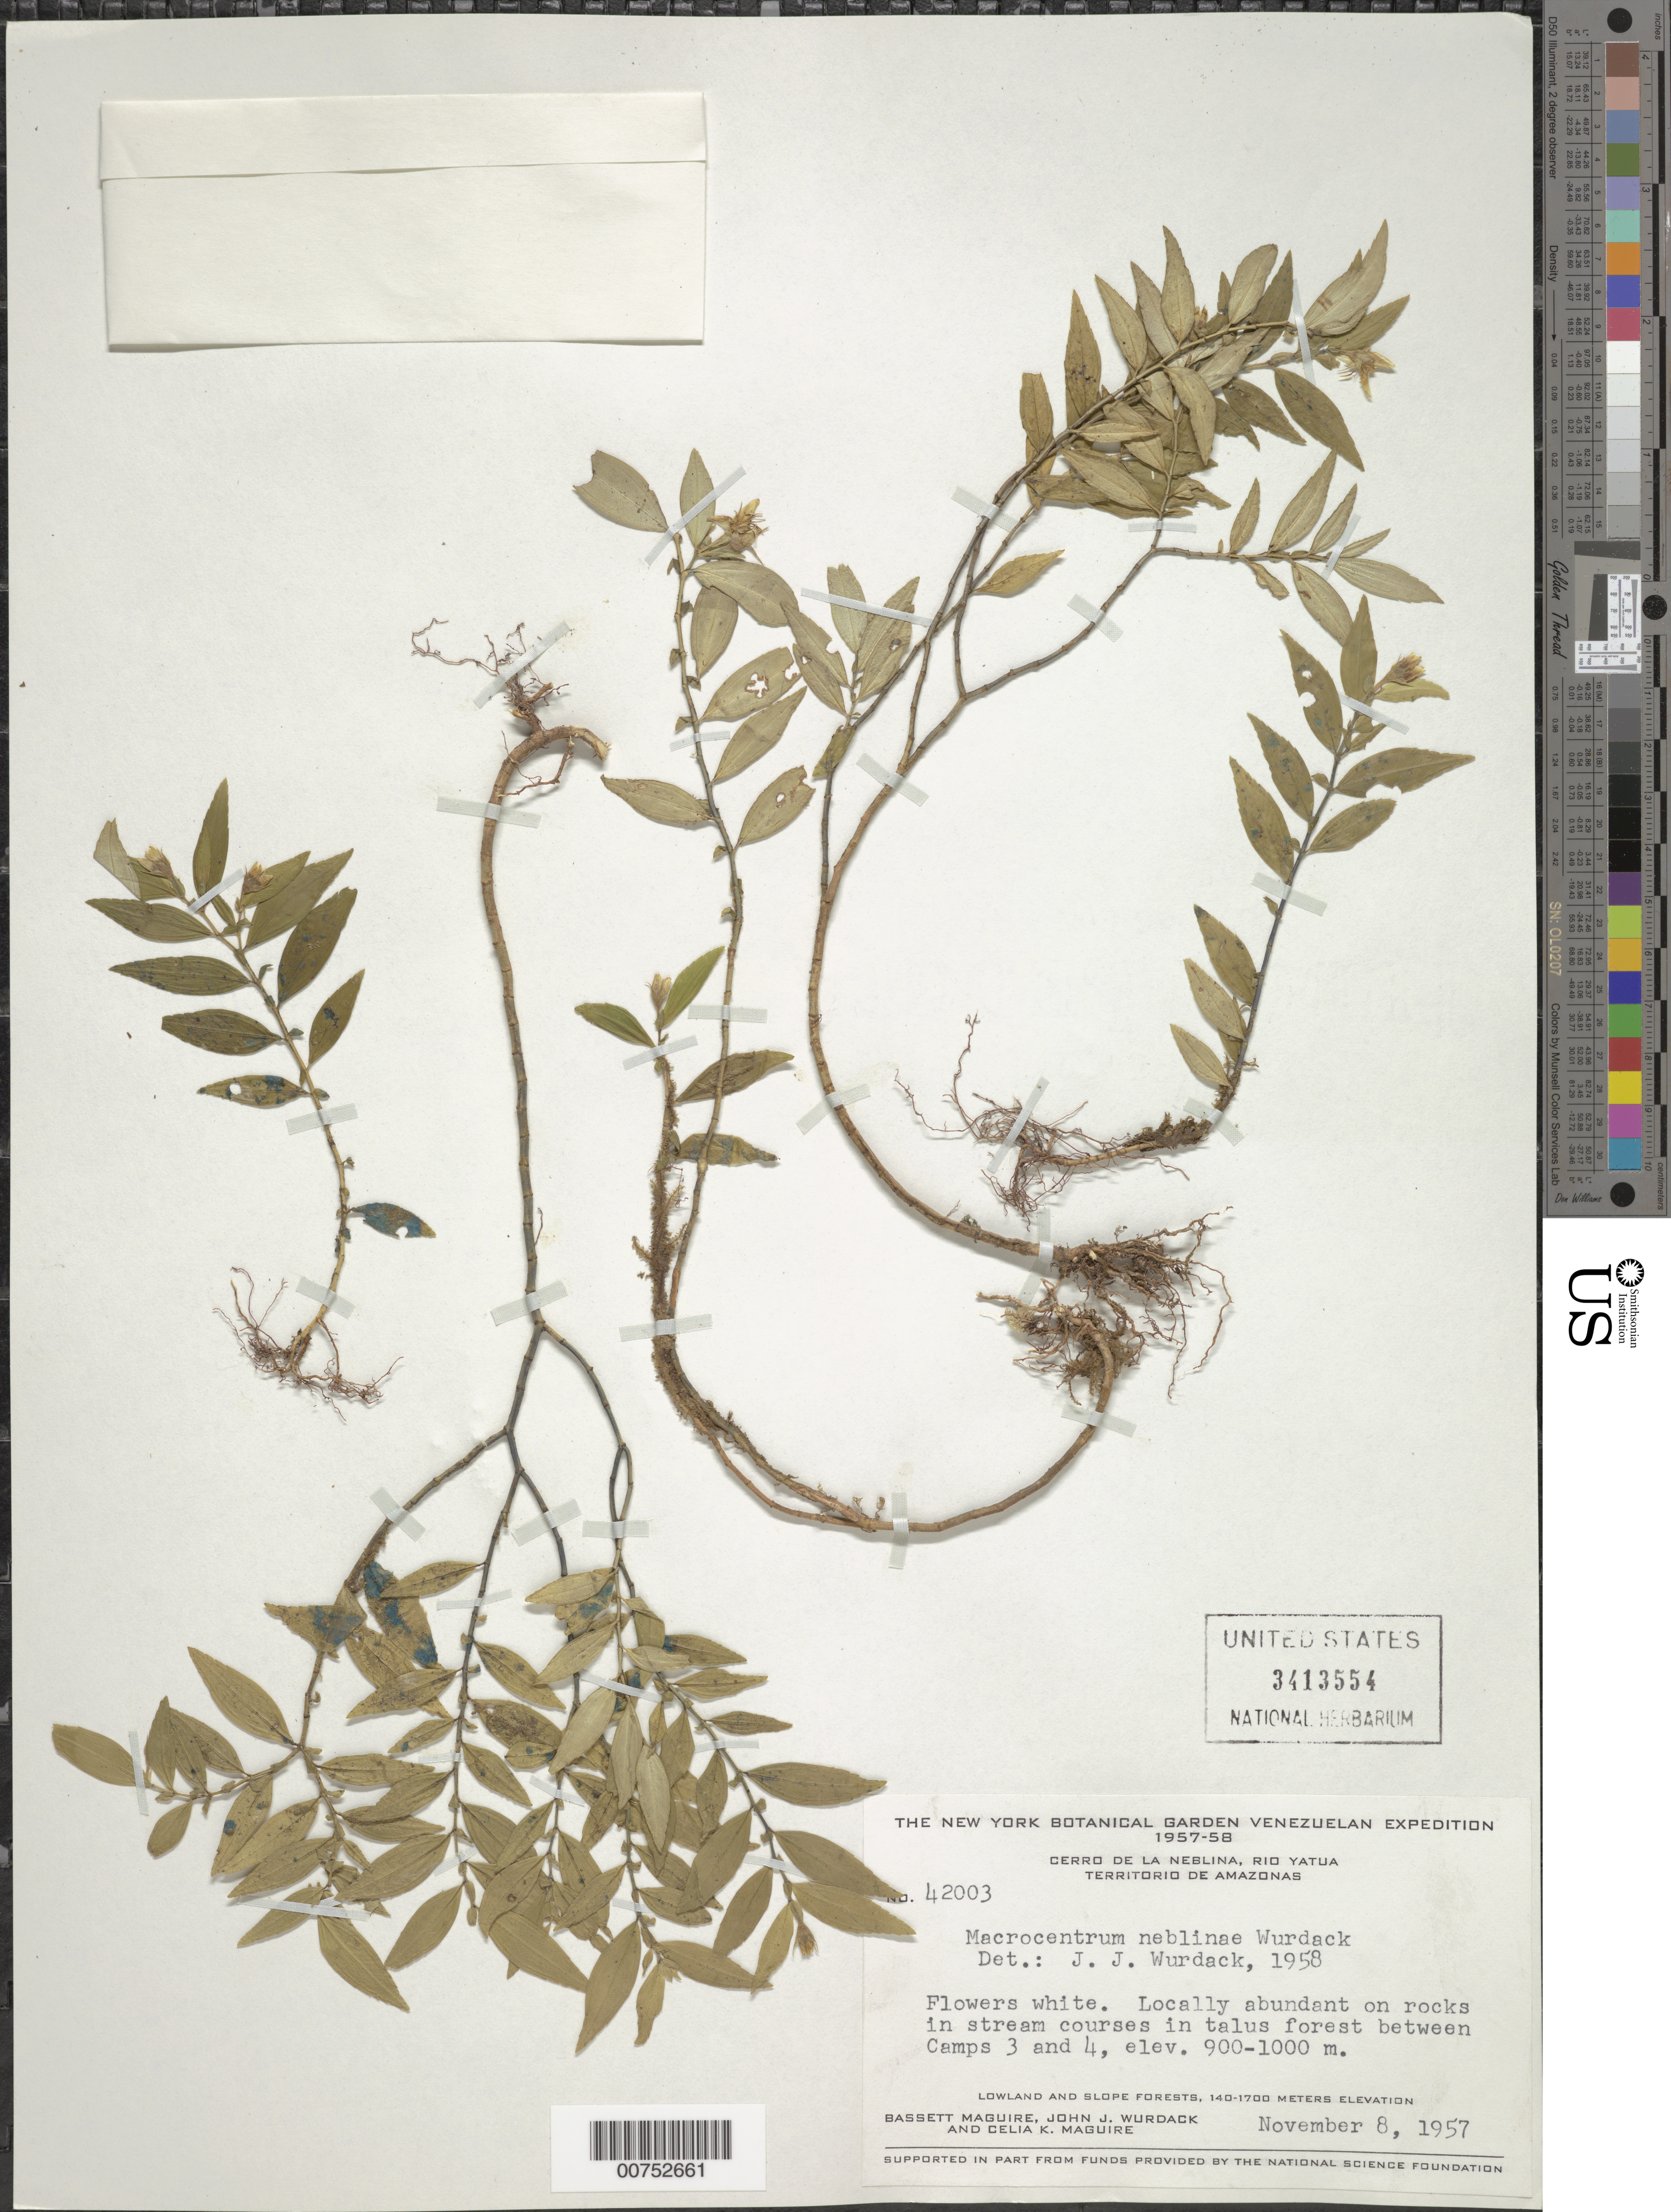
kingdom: Plantae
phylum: Tracheophyta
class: Magnoliopsida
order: Myrtales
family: Melastomataceae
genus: Macrocentrum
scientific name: Macrocentrum neblinae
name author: Wurdack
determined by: Wurdack, John J., (US), US (UNITED STATES)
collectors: B. Maguire, J. J. Wurdack & C. K. Maguire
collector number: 42003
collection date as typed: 8-Nov-57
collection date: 1957-11-08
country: Venezuela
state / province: Amazonas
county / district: Río Negro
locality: Cerro de la Neblina, Río Yatua, between Camps 3 and 4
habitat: Talus forest; on rocks in stream courses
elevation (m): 900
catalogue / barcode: US 3413554